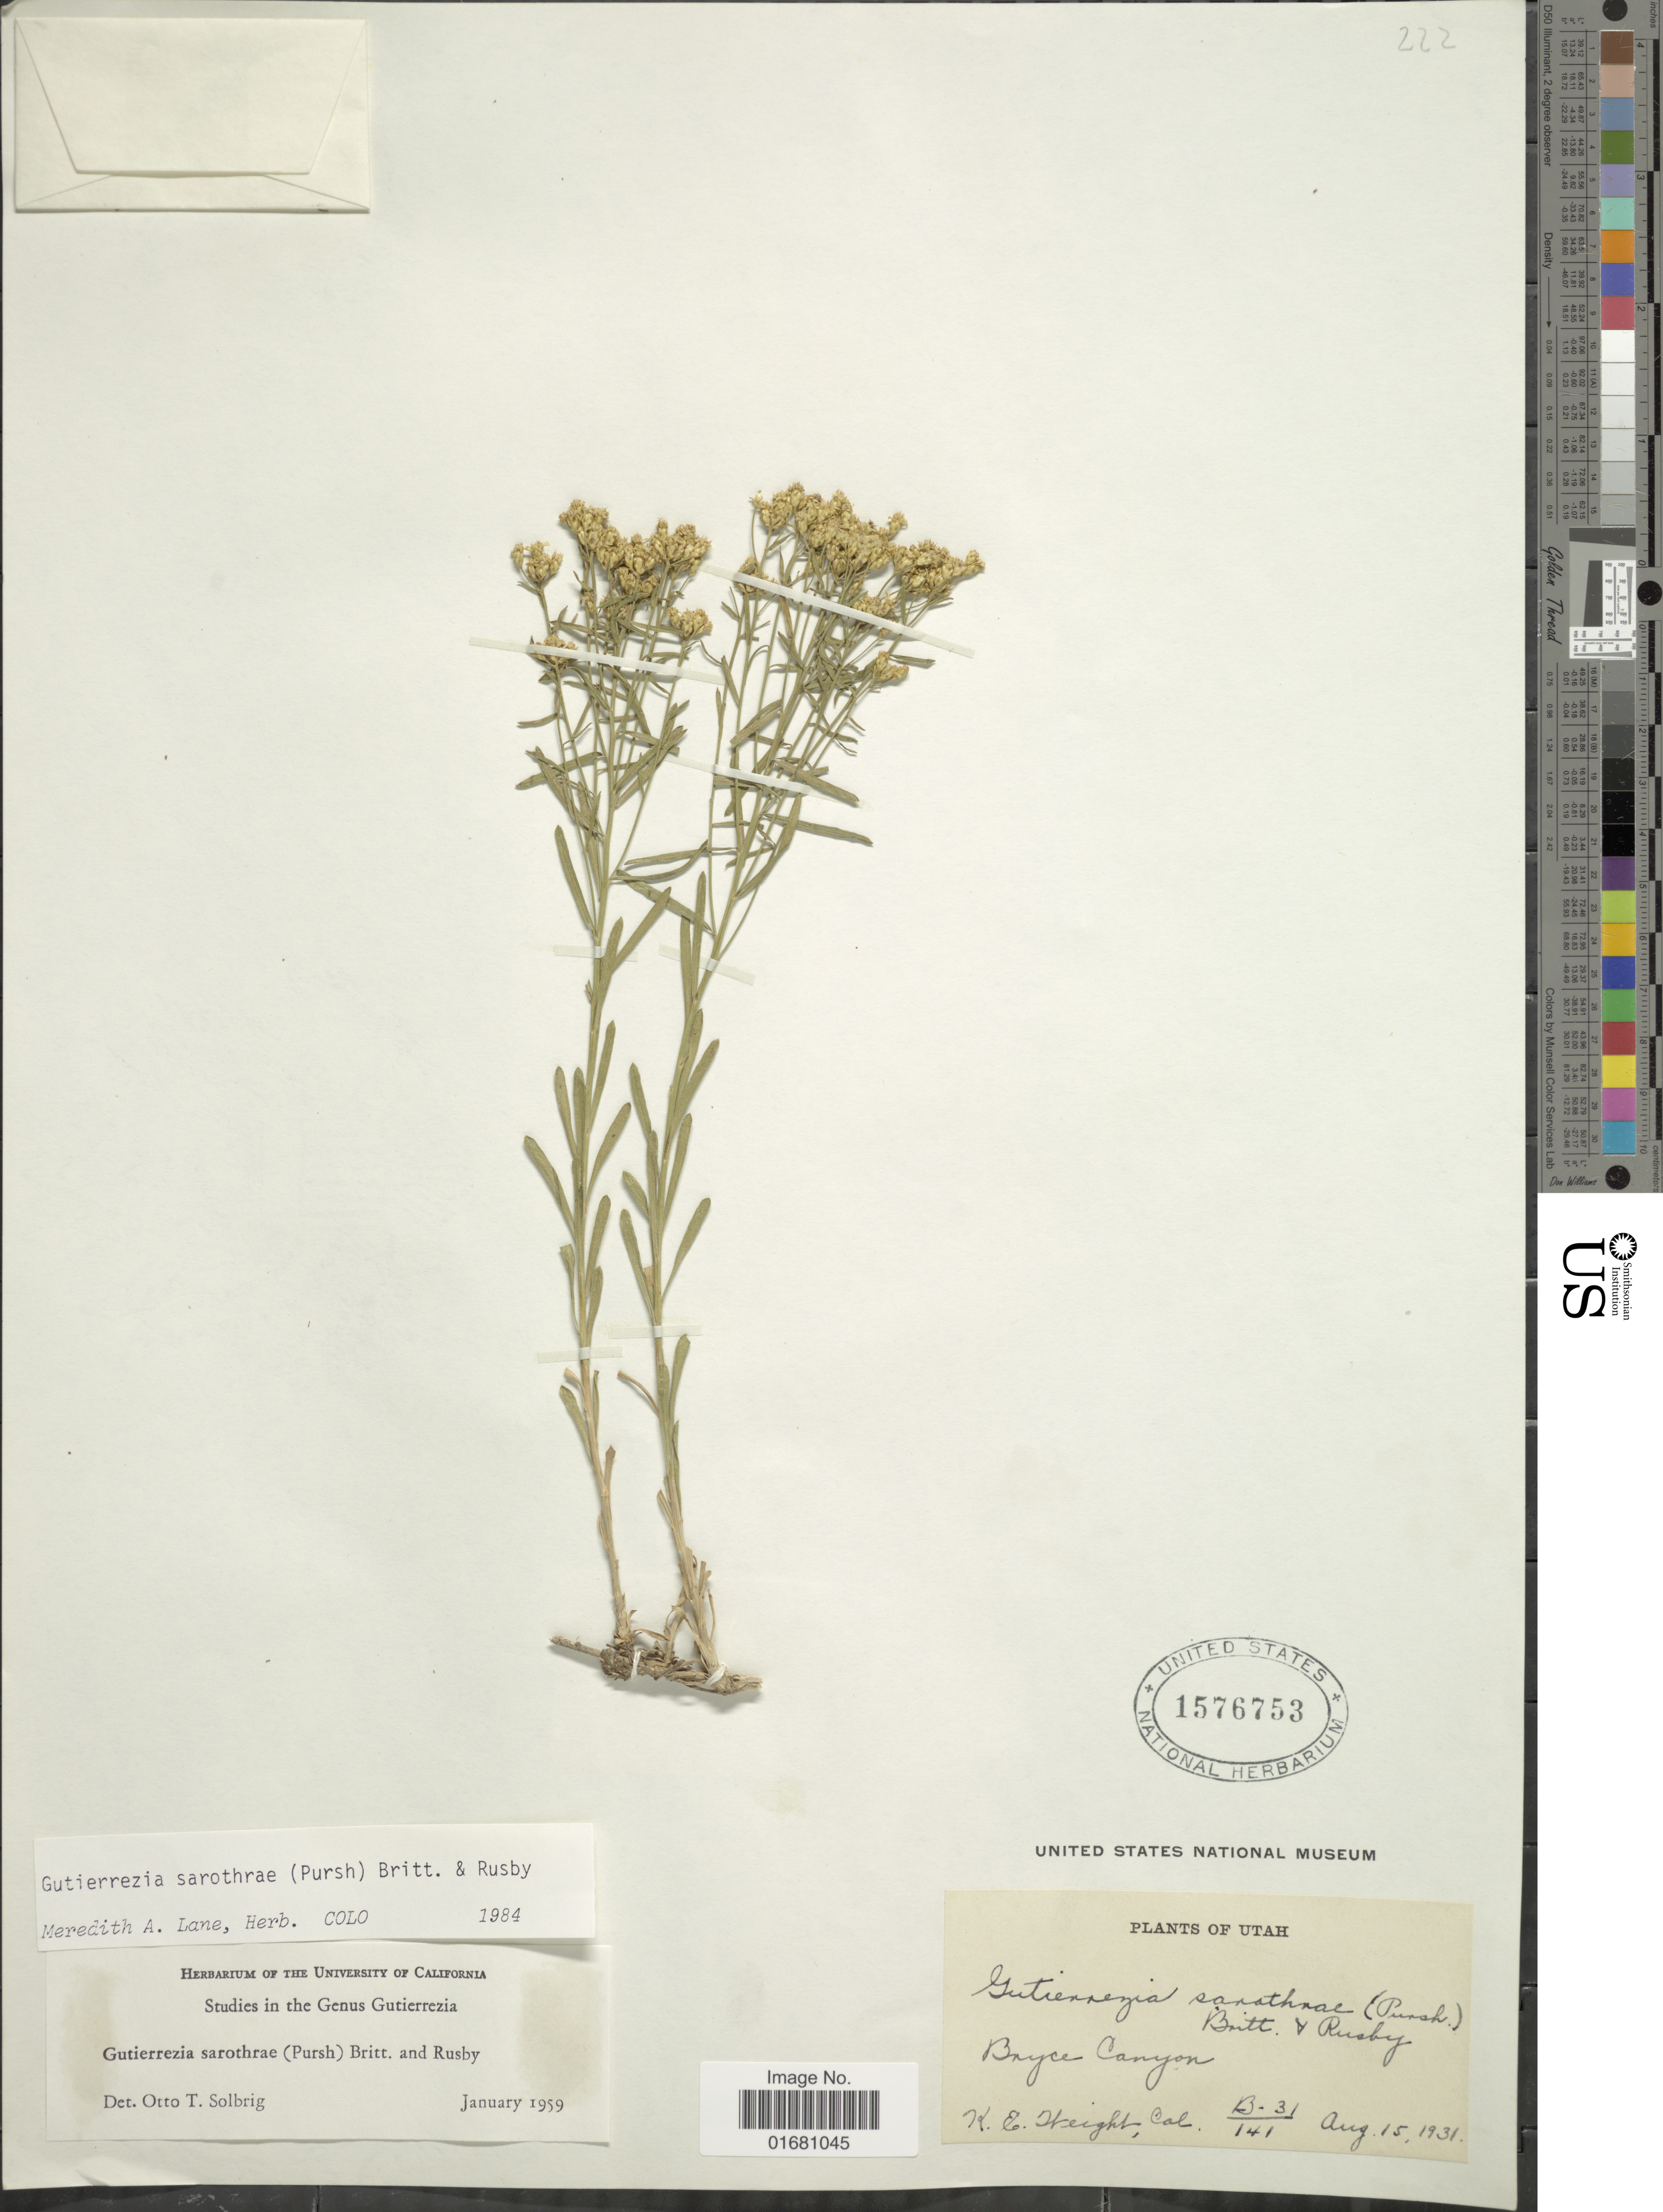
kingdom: Plantae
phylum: Tracheophyta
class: Magnoliopsida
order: Asterales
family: Asteraceae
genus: Gutierrezia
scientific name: Gutierrezia sarothrae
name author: (Pursh) Britton & Rusby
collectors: K. Weight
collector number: B-31/141?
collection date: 1931-08-15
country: United States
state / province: Utah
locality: Bryce Canyon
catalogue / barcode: US 1576753